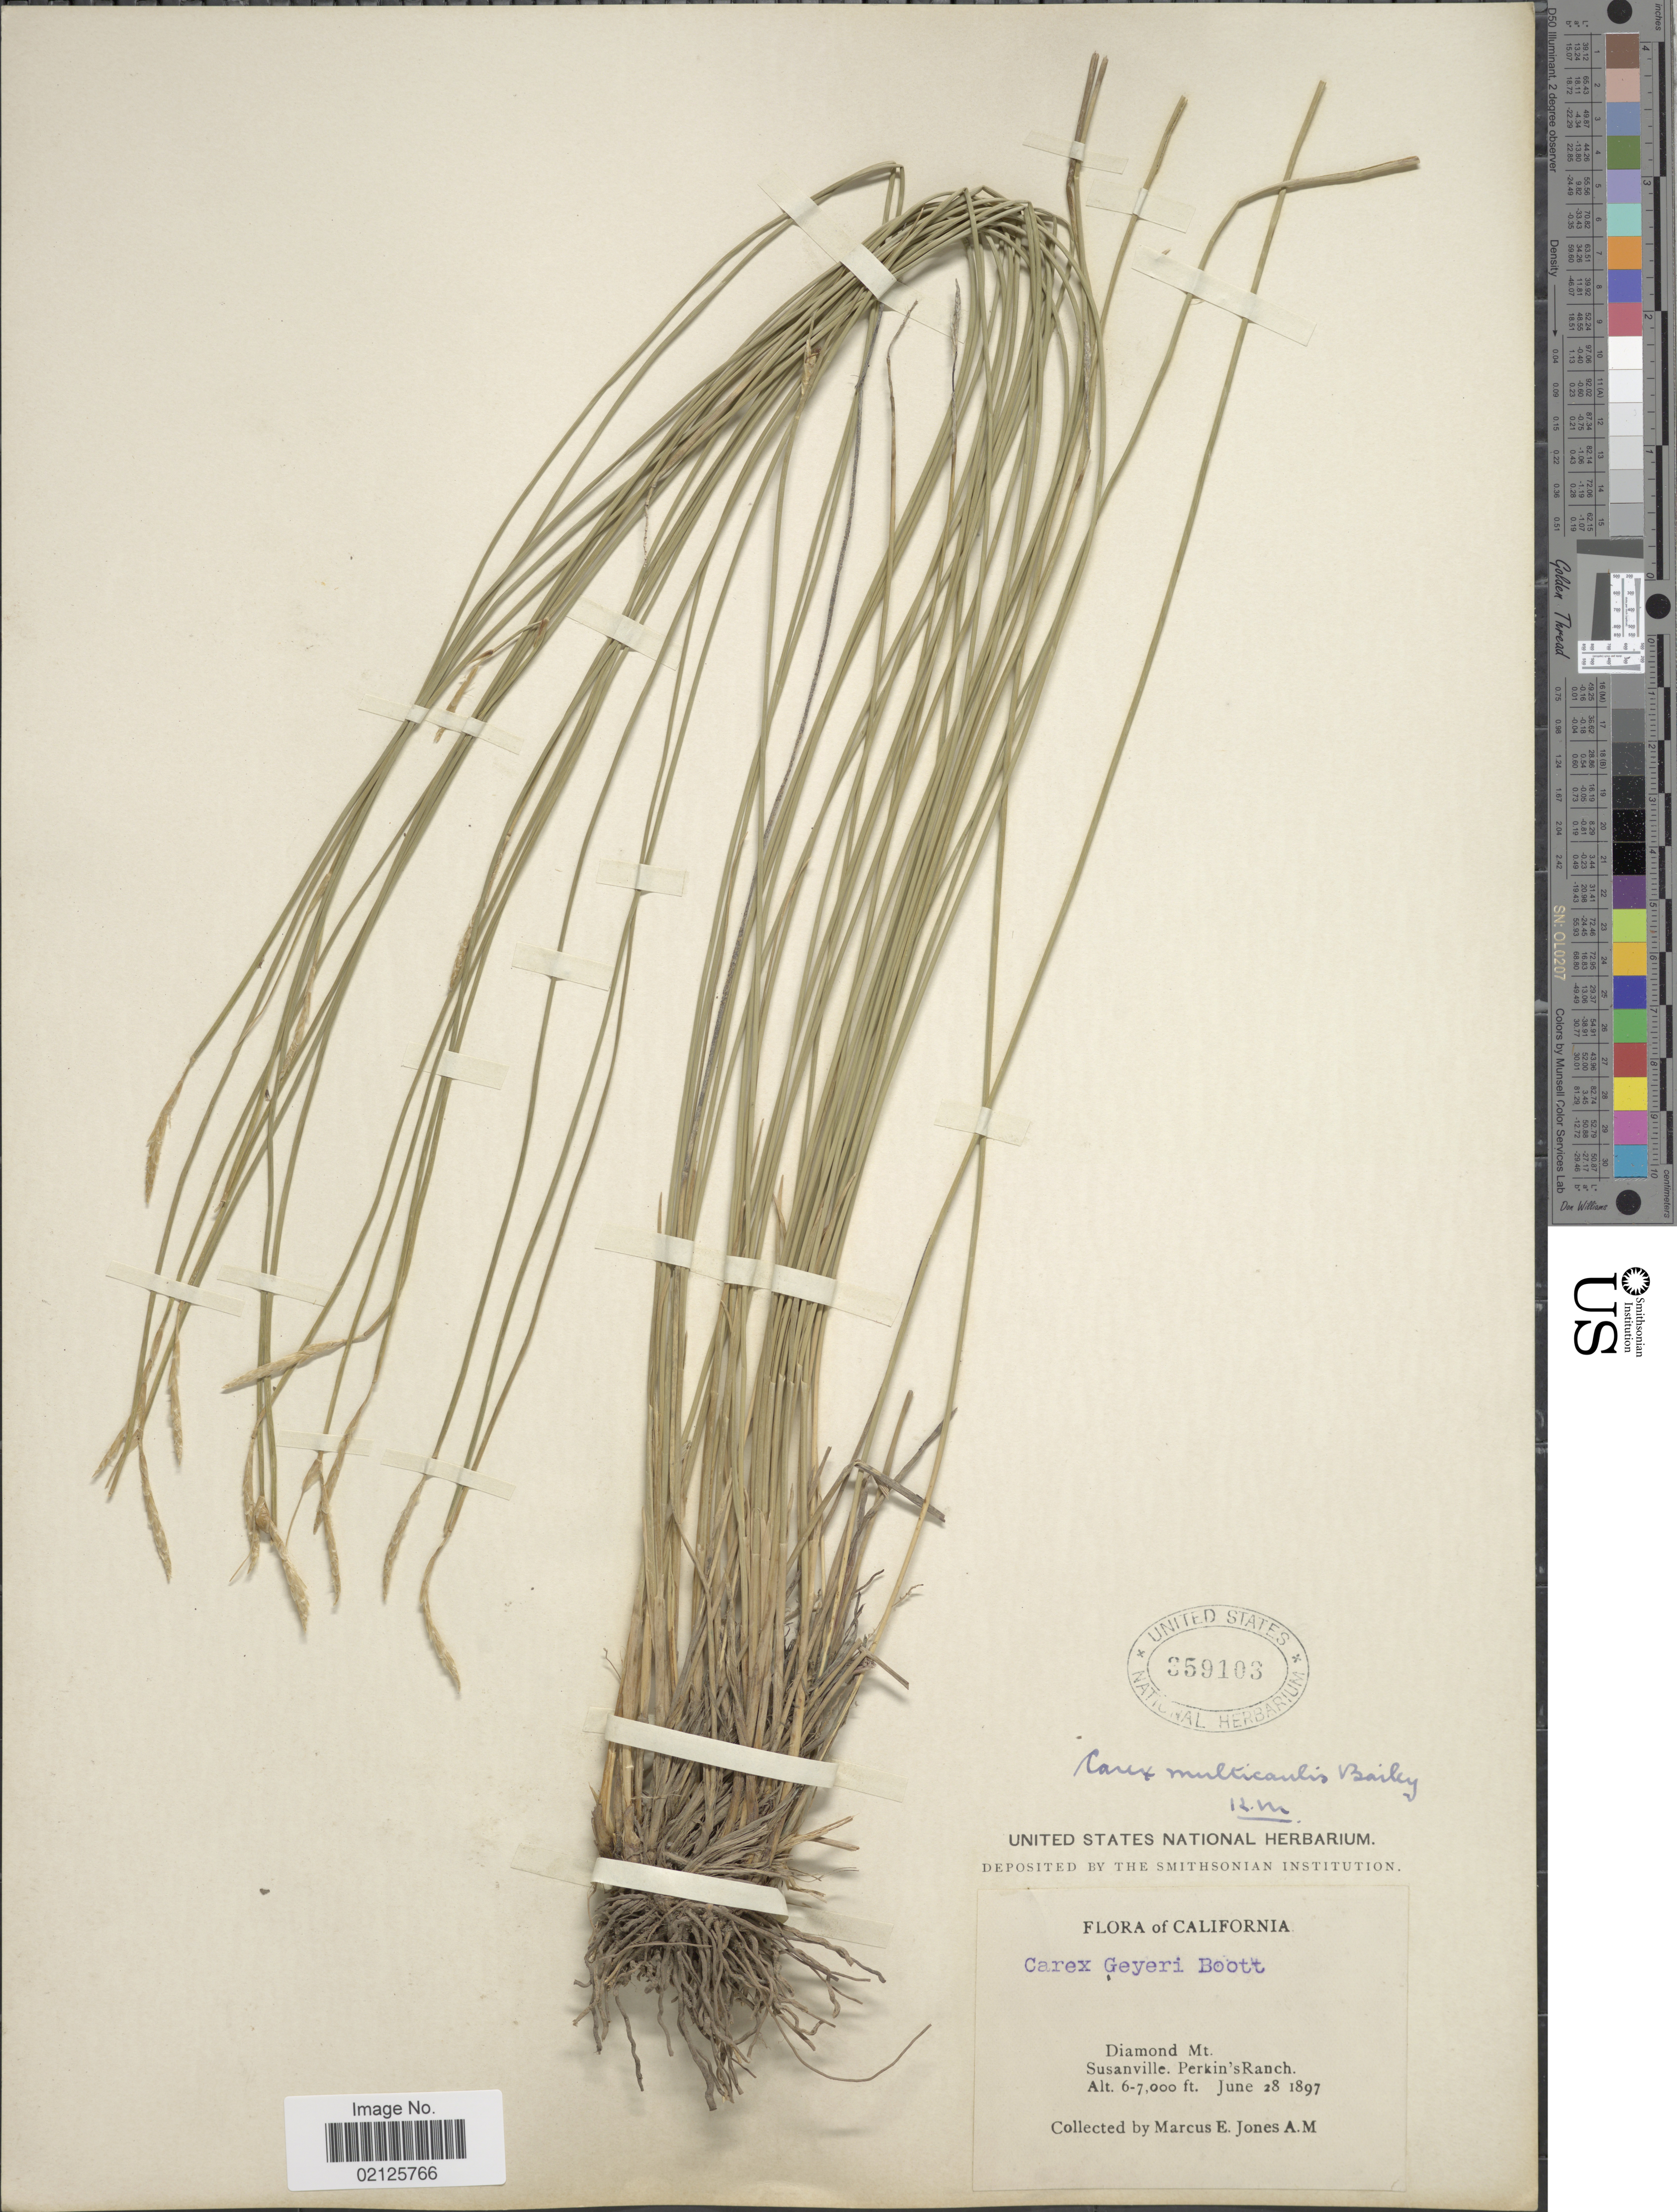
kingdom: Plantae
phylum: Tracheophyta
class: Liliopsida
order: Poales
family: Cyperaceae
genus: Carex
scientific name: Carex multicaulis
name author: L.H. Bailey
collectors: M. E. Jones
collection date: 1897-06-28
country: United States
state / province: California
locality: Diamond Mt. Susanville. Perkin's Ranch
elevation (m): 1829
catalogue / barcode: US 359103